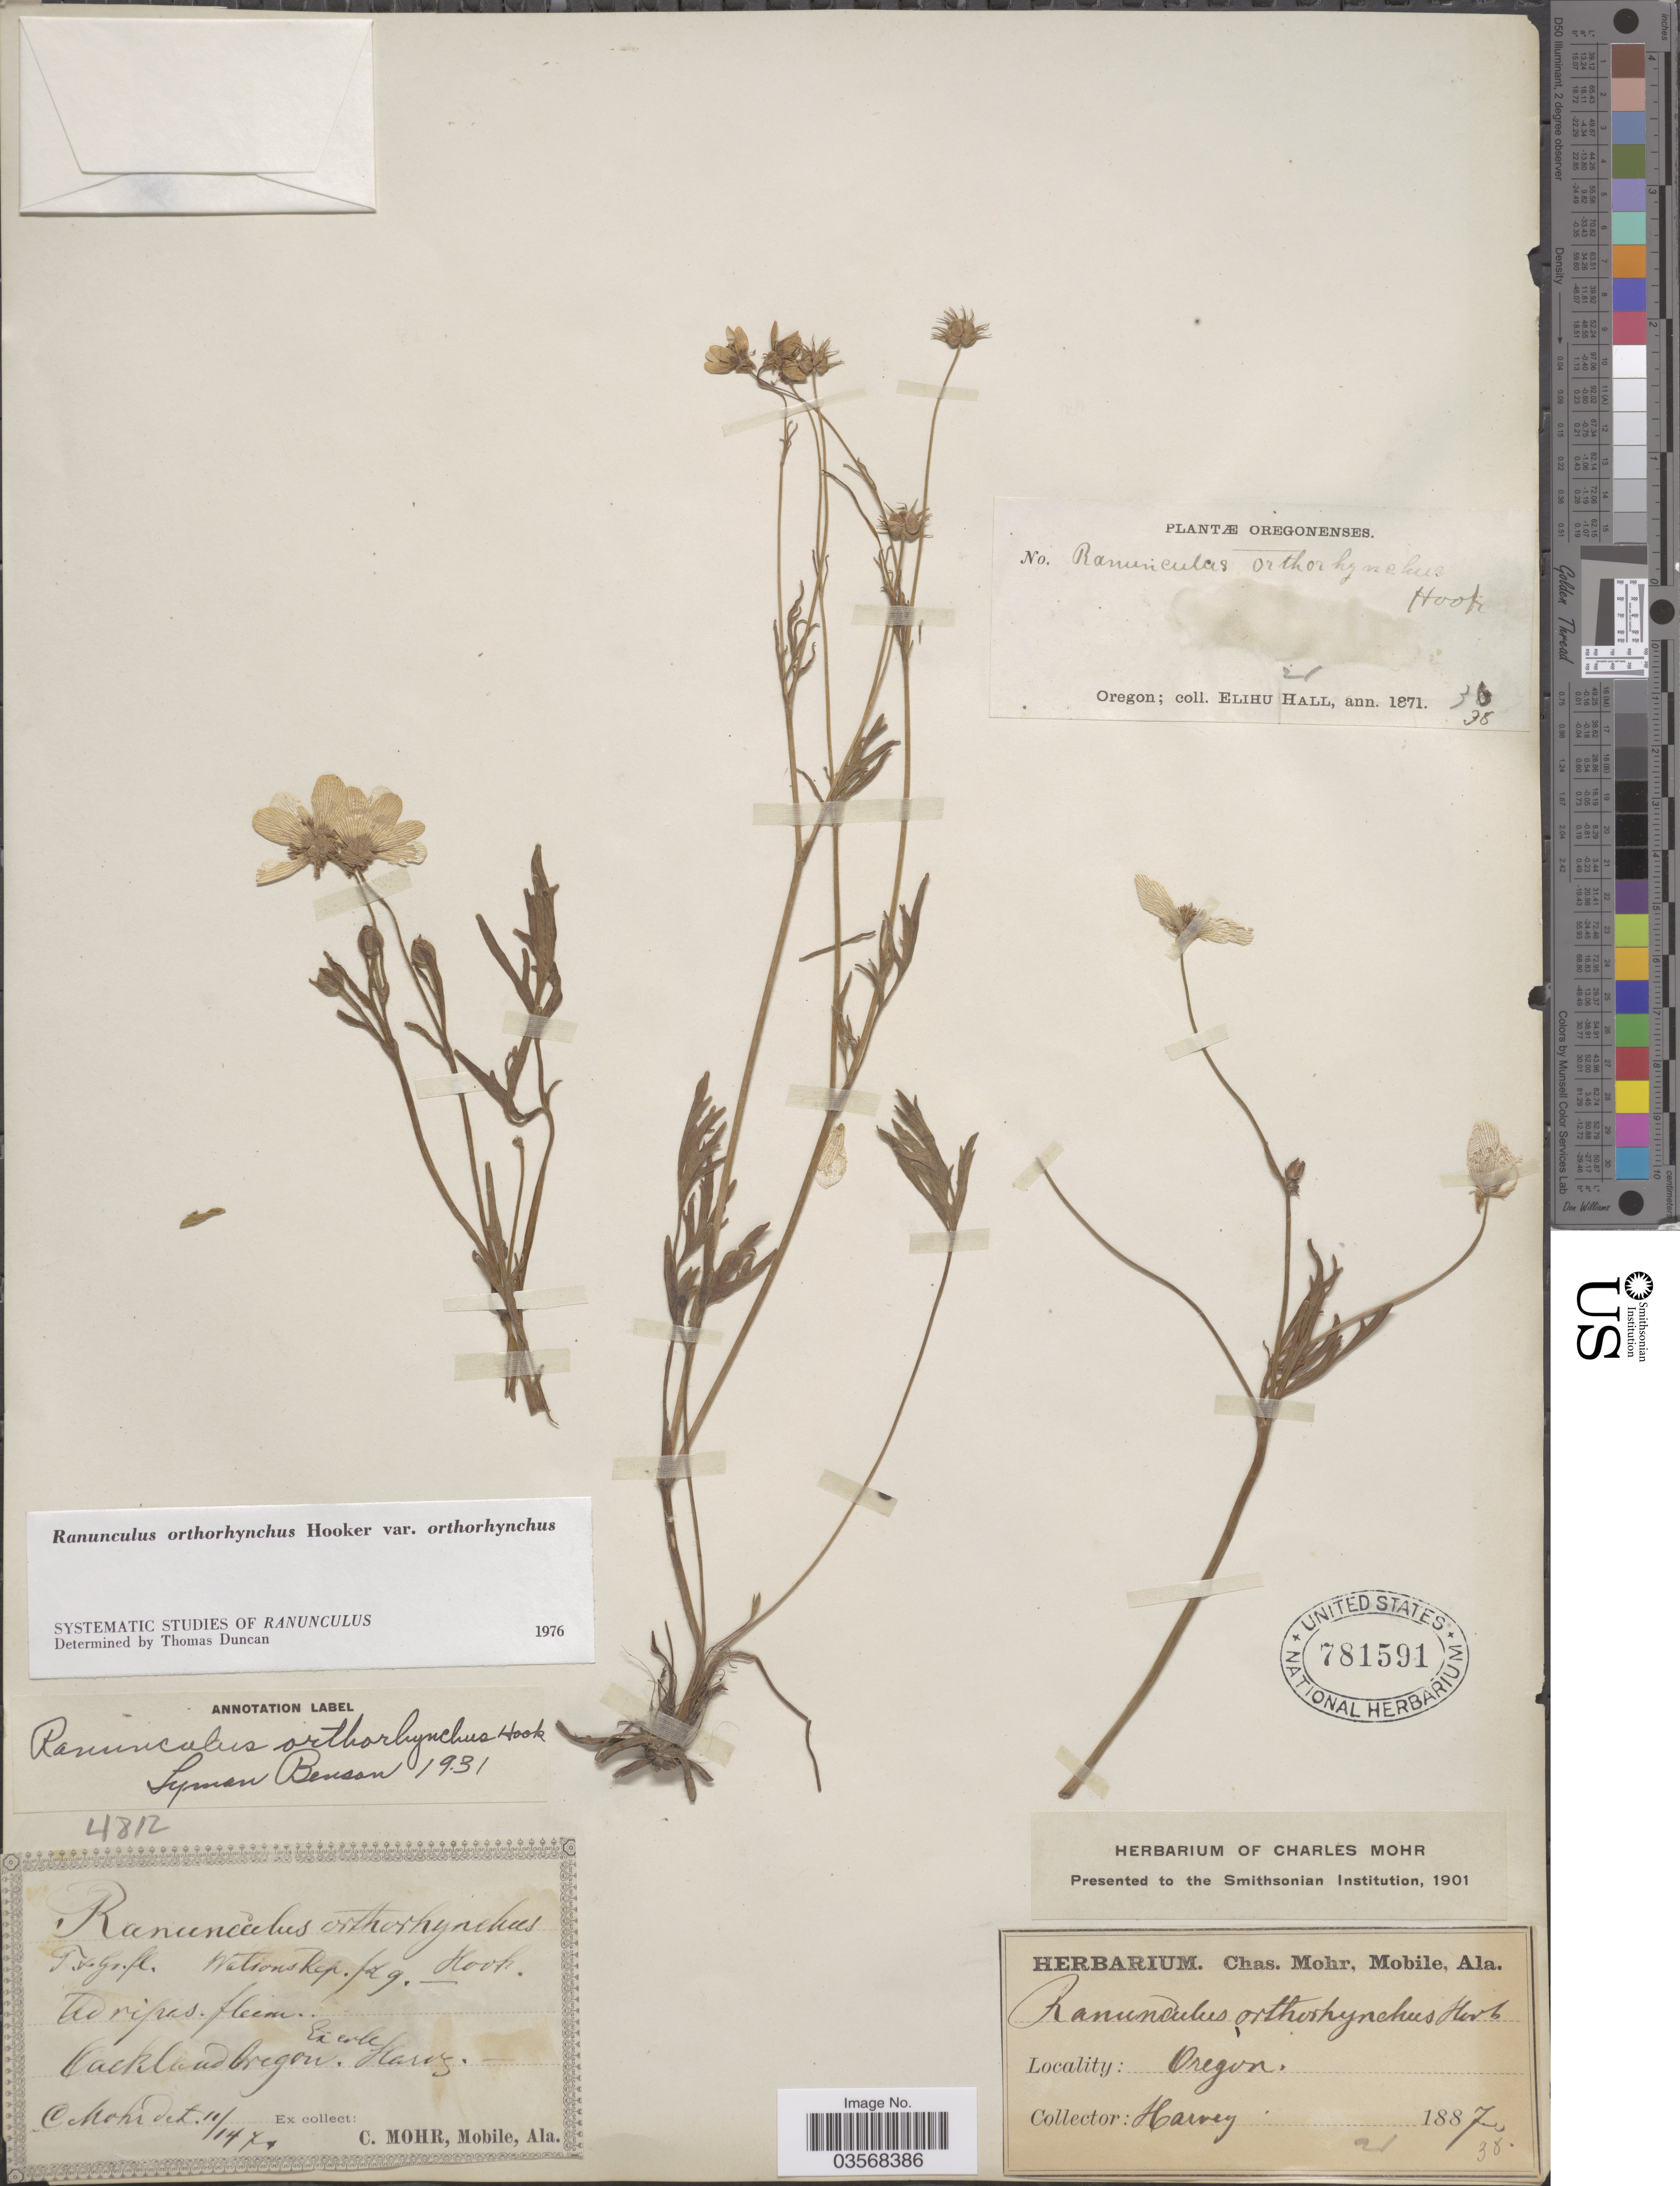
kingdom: Plantae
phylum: Tracheophyta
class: Magnoliopsida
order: Ranunculales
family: Ranunculaceae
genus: Ranunculus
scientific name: Ranunculus orthorhynchus var. orthorhynchus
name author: Hook.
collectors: -. Harvey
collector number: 38?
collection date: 1887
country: United States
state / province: Oregon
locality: Oackland [interpreted].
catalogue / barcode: US 781591